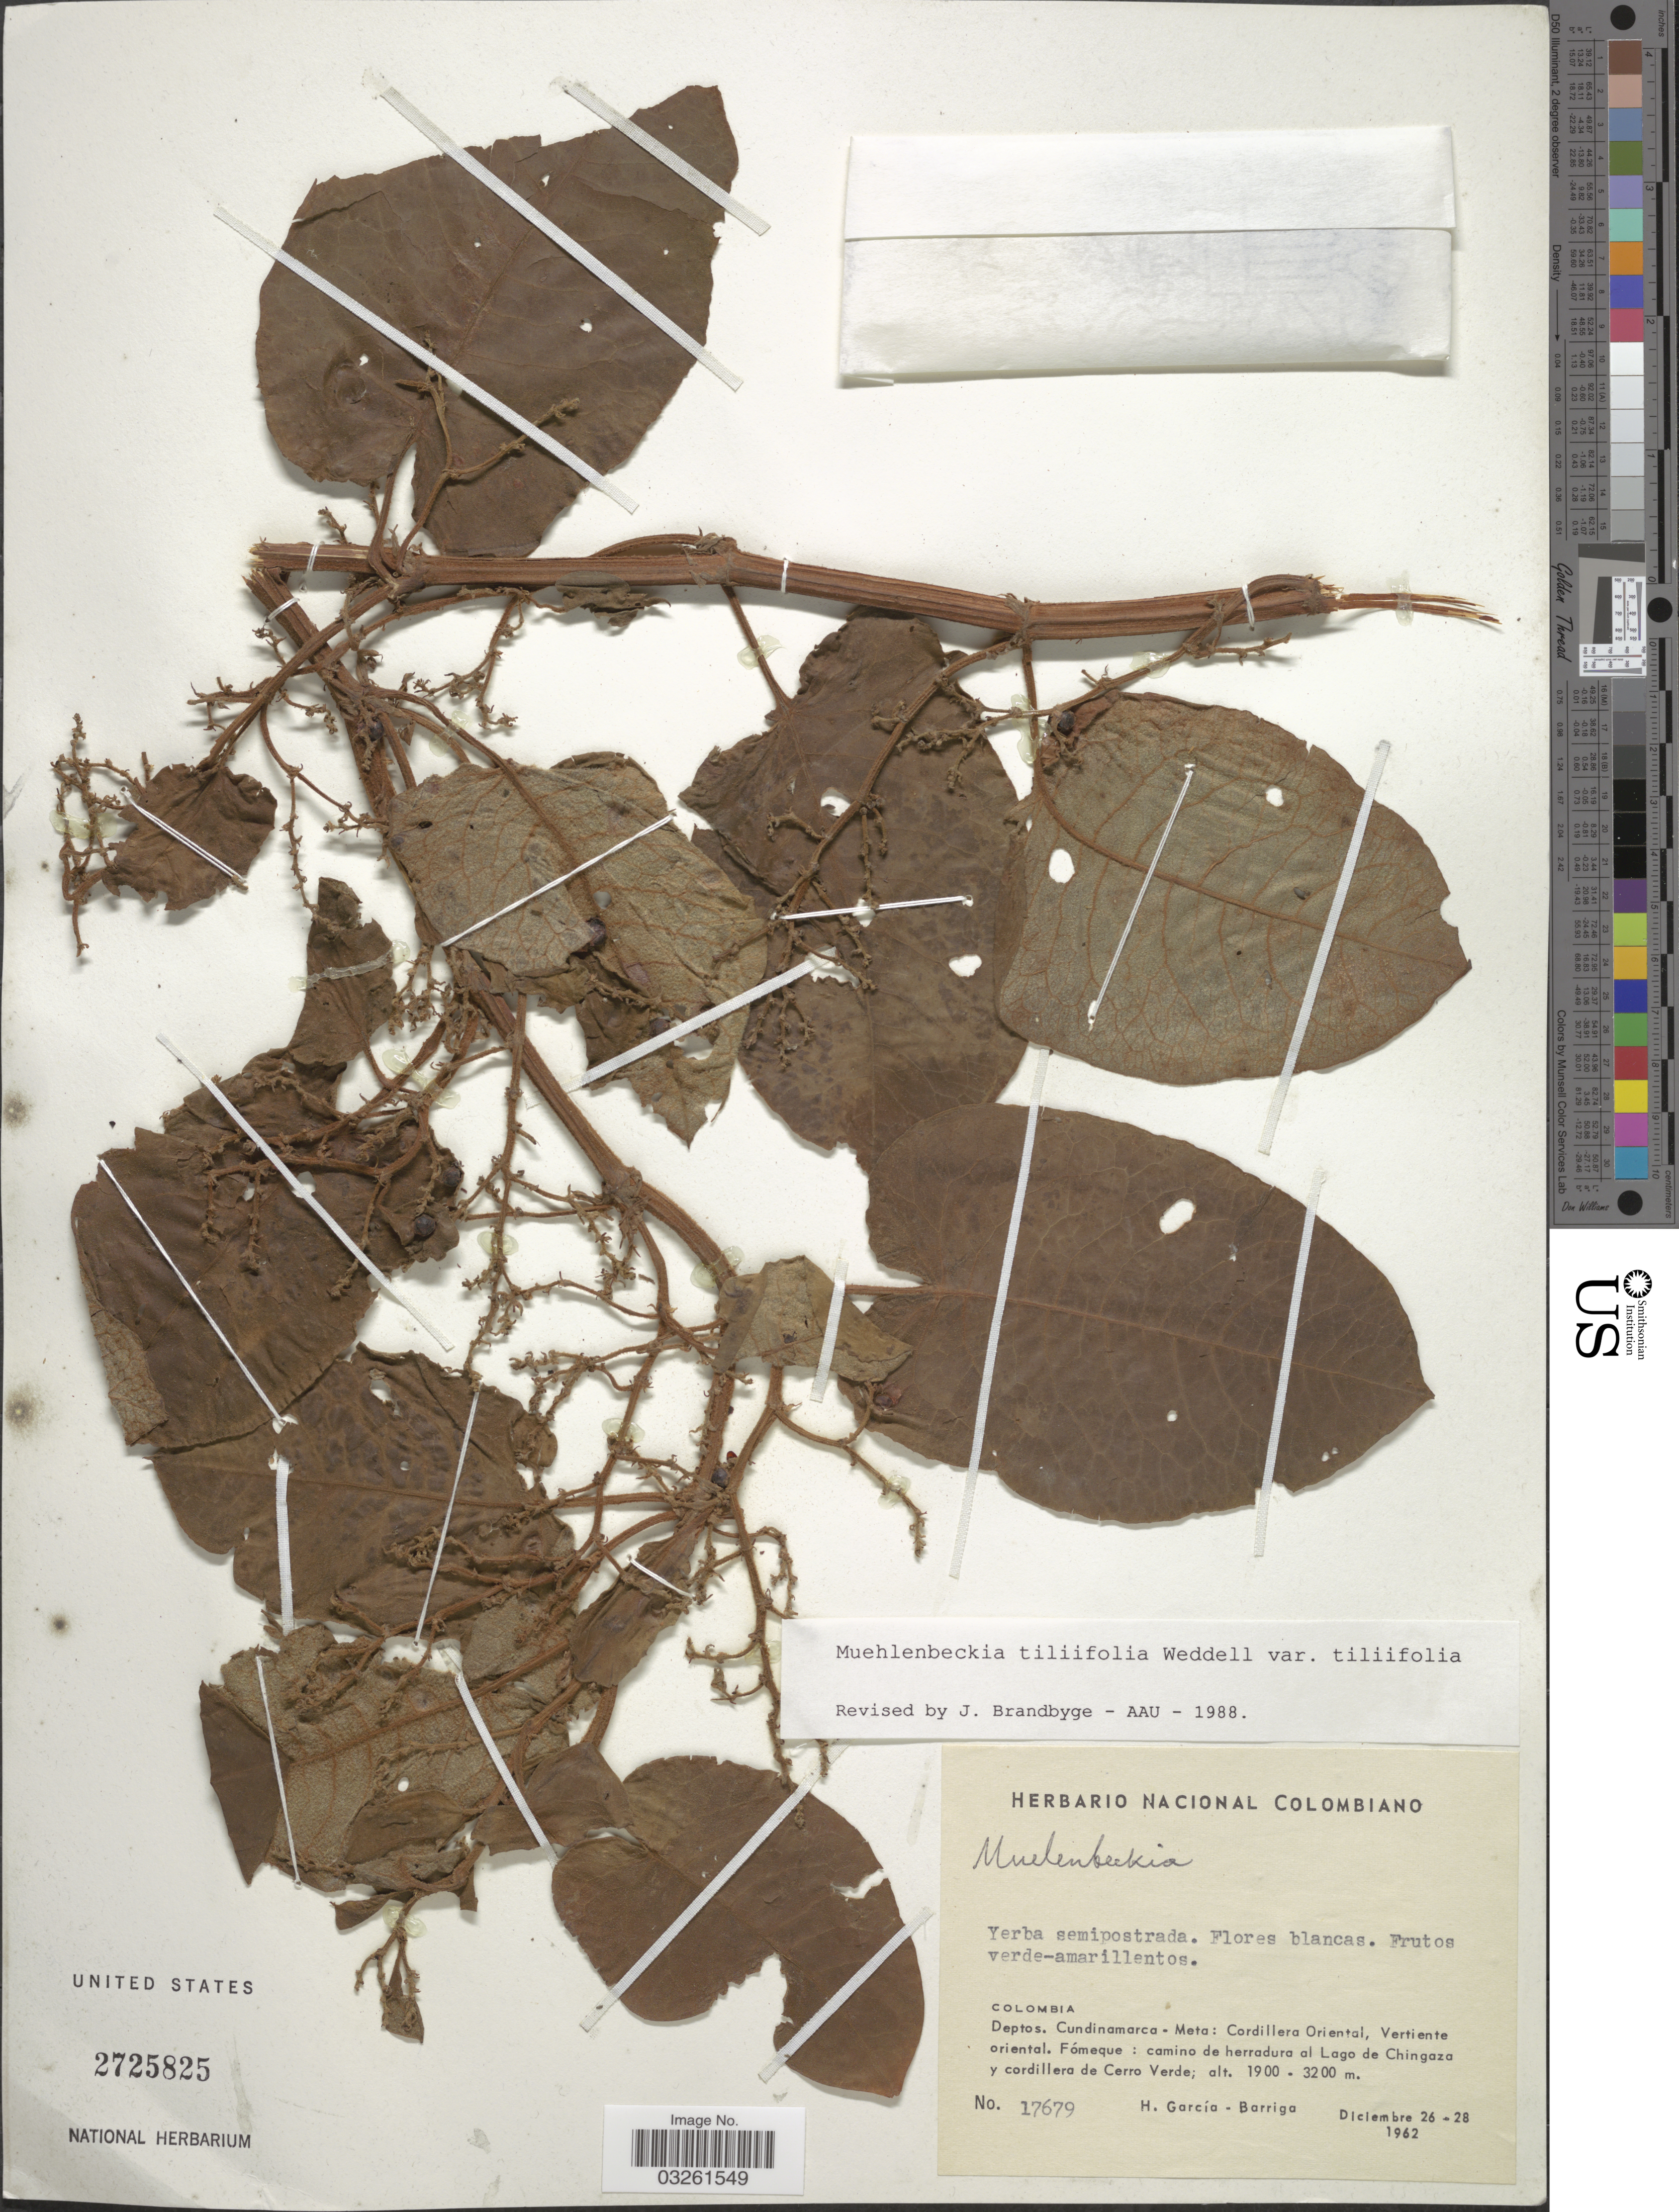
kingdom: Plantae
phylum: Tracheophyta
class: Magnoliopsida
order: Caryophyllales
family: Polygonaceae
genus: Muehlenbeckia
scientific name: Muehlenbeckia tiliifolia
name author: Wedd.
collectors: H. García Barriga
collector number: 17679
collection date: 1962-12-26/1962-12-28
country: Colombia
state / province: Cundinamarca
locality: Deptos. Cundinamarca - Meta: Cordillera Oriental, Vertiente oriental. Fómeque: camino de herradura al Lago de Chingaza y cordillera de Cerro Verde.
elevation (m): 1900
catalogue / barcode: US 2725825